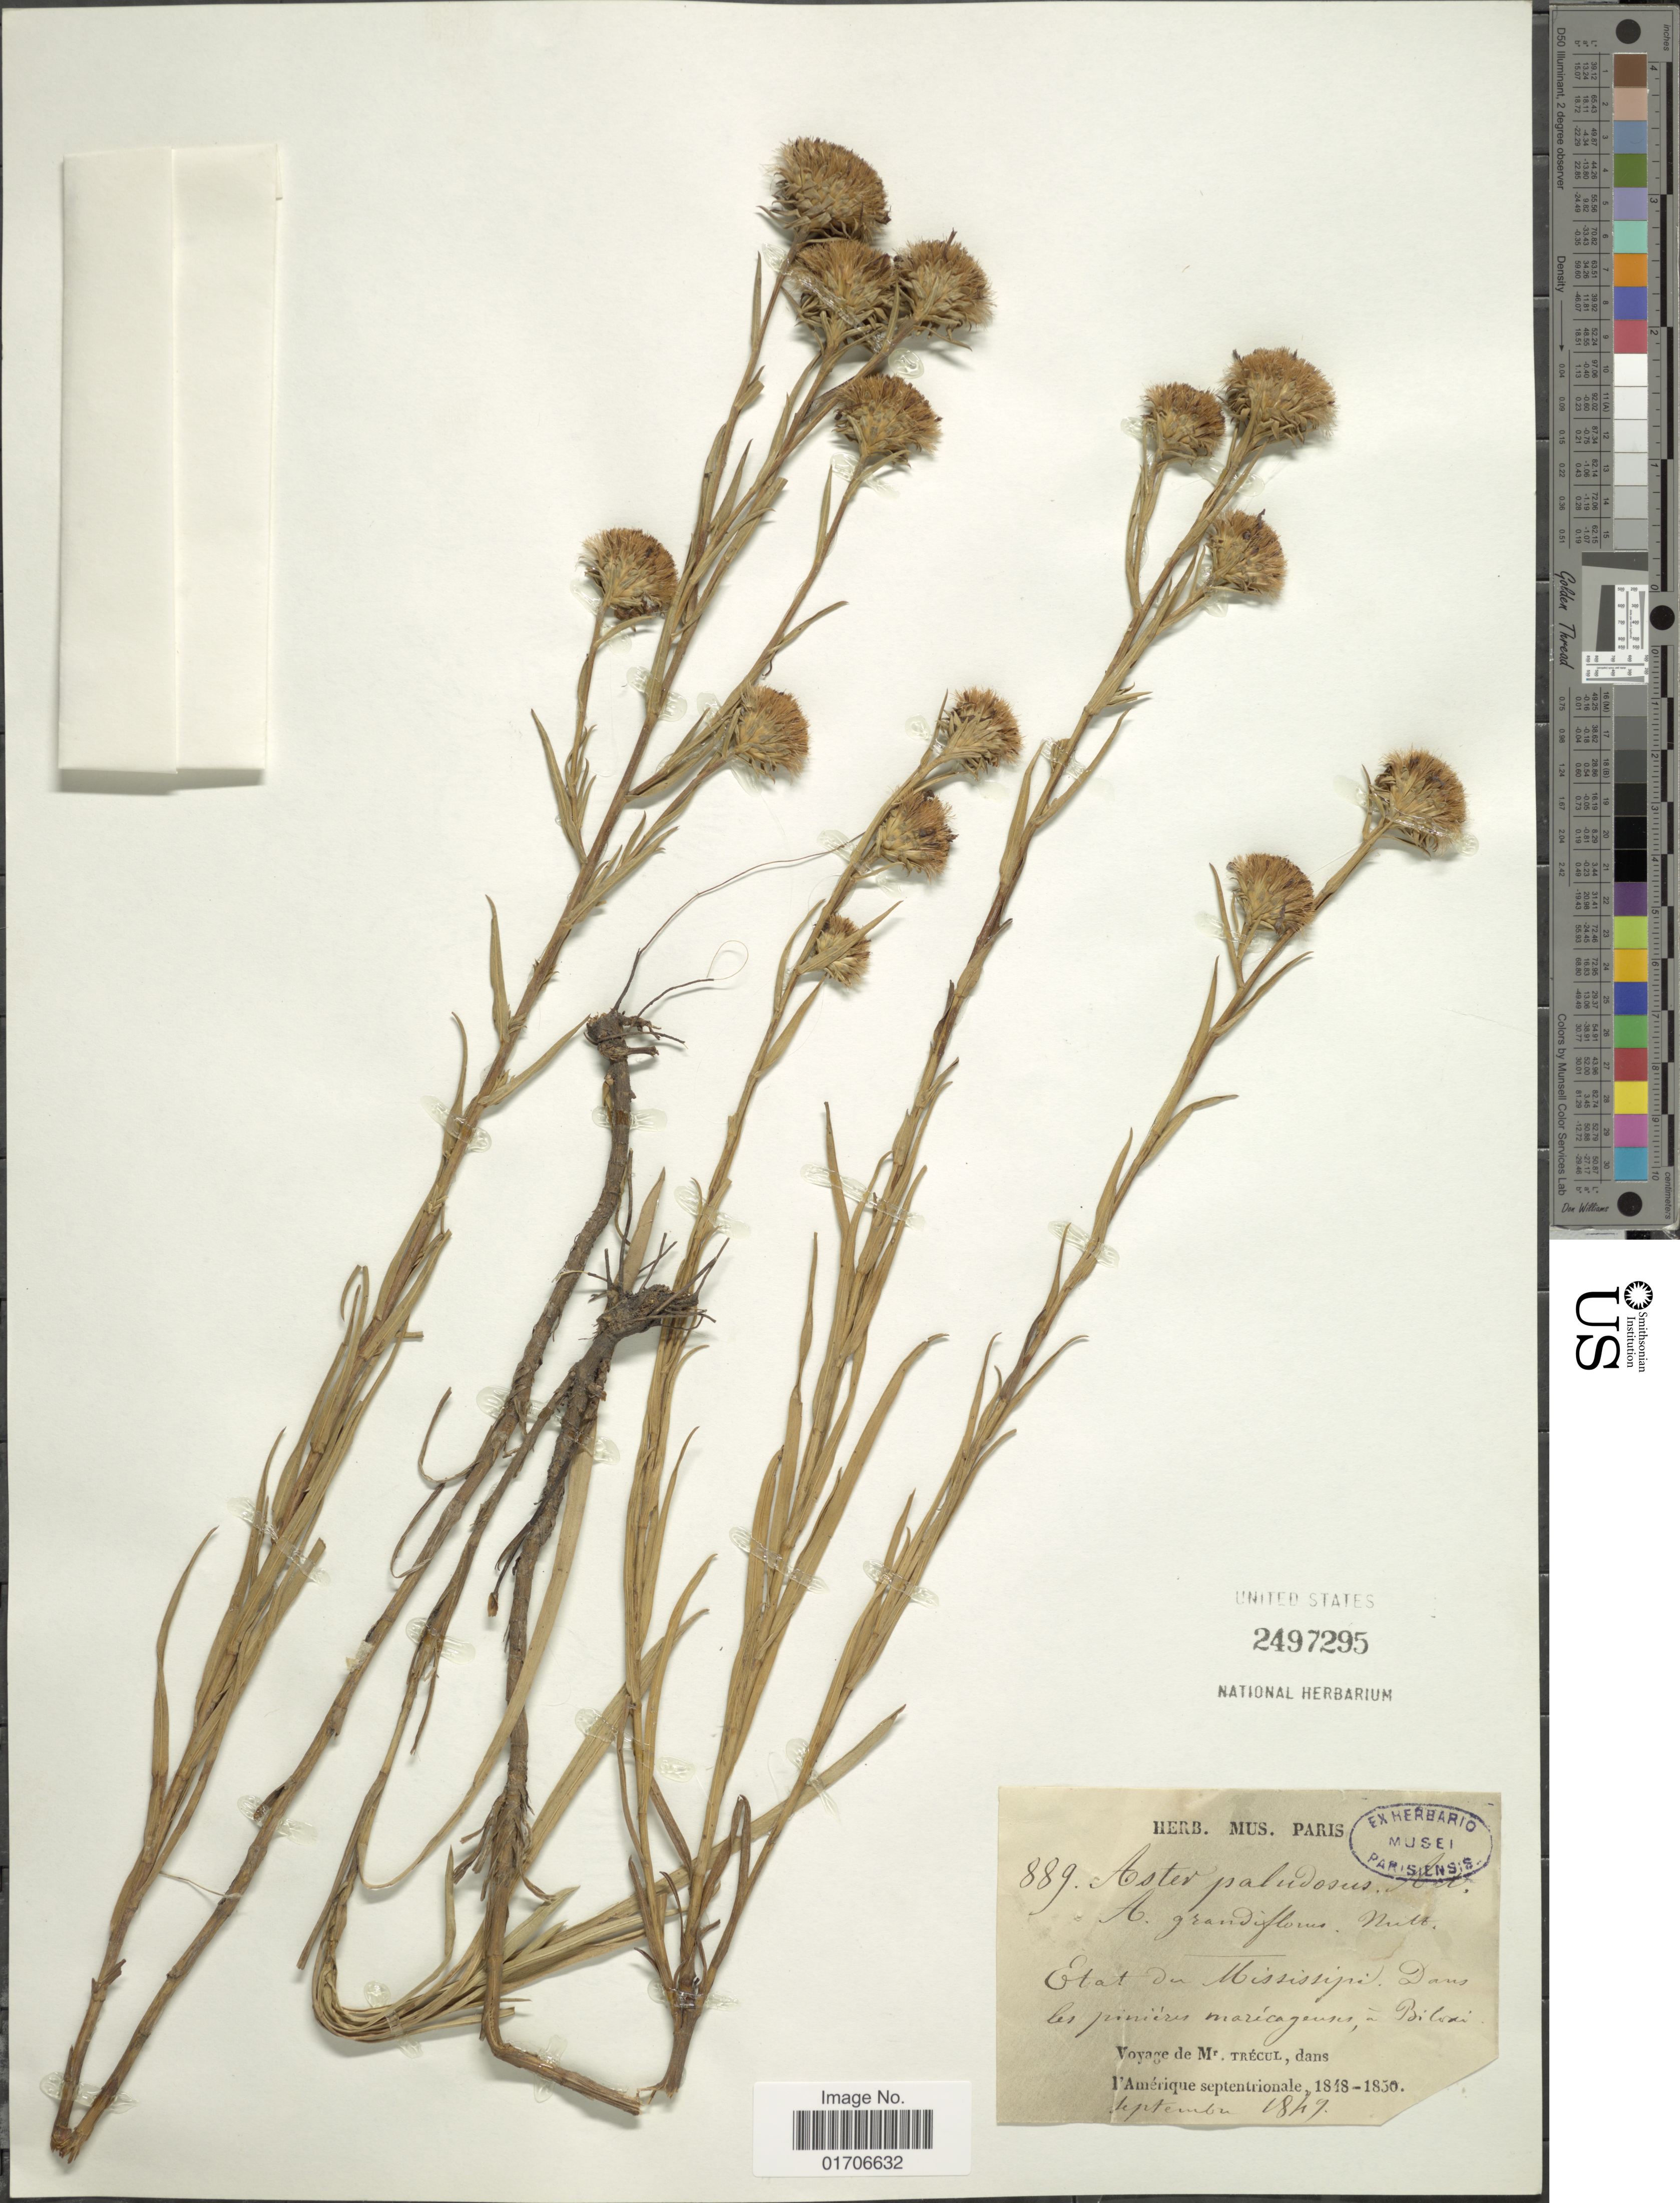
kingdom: Plantae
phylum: Tracheophyta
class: Magnoliopsida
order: Asterales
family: Asteraceae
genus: Eurybia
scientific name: Eurybia paludosa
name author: (Aiton) G.L. Nesom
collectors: ex herb. Mus. Paris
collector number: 889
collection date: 1847-09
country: United States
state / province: Mississippi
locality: Etat du Mississippi, Dans les pinieres maricageux, Biloxi. [interpreted]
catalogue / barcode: US 2497295